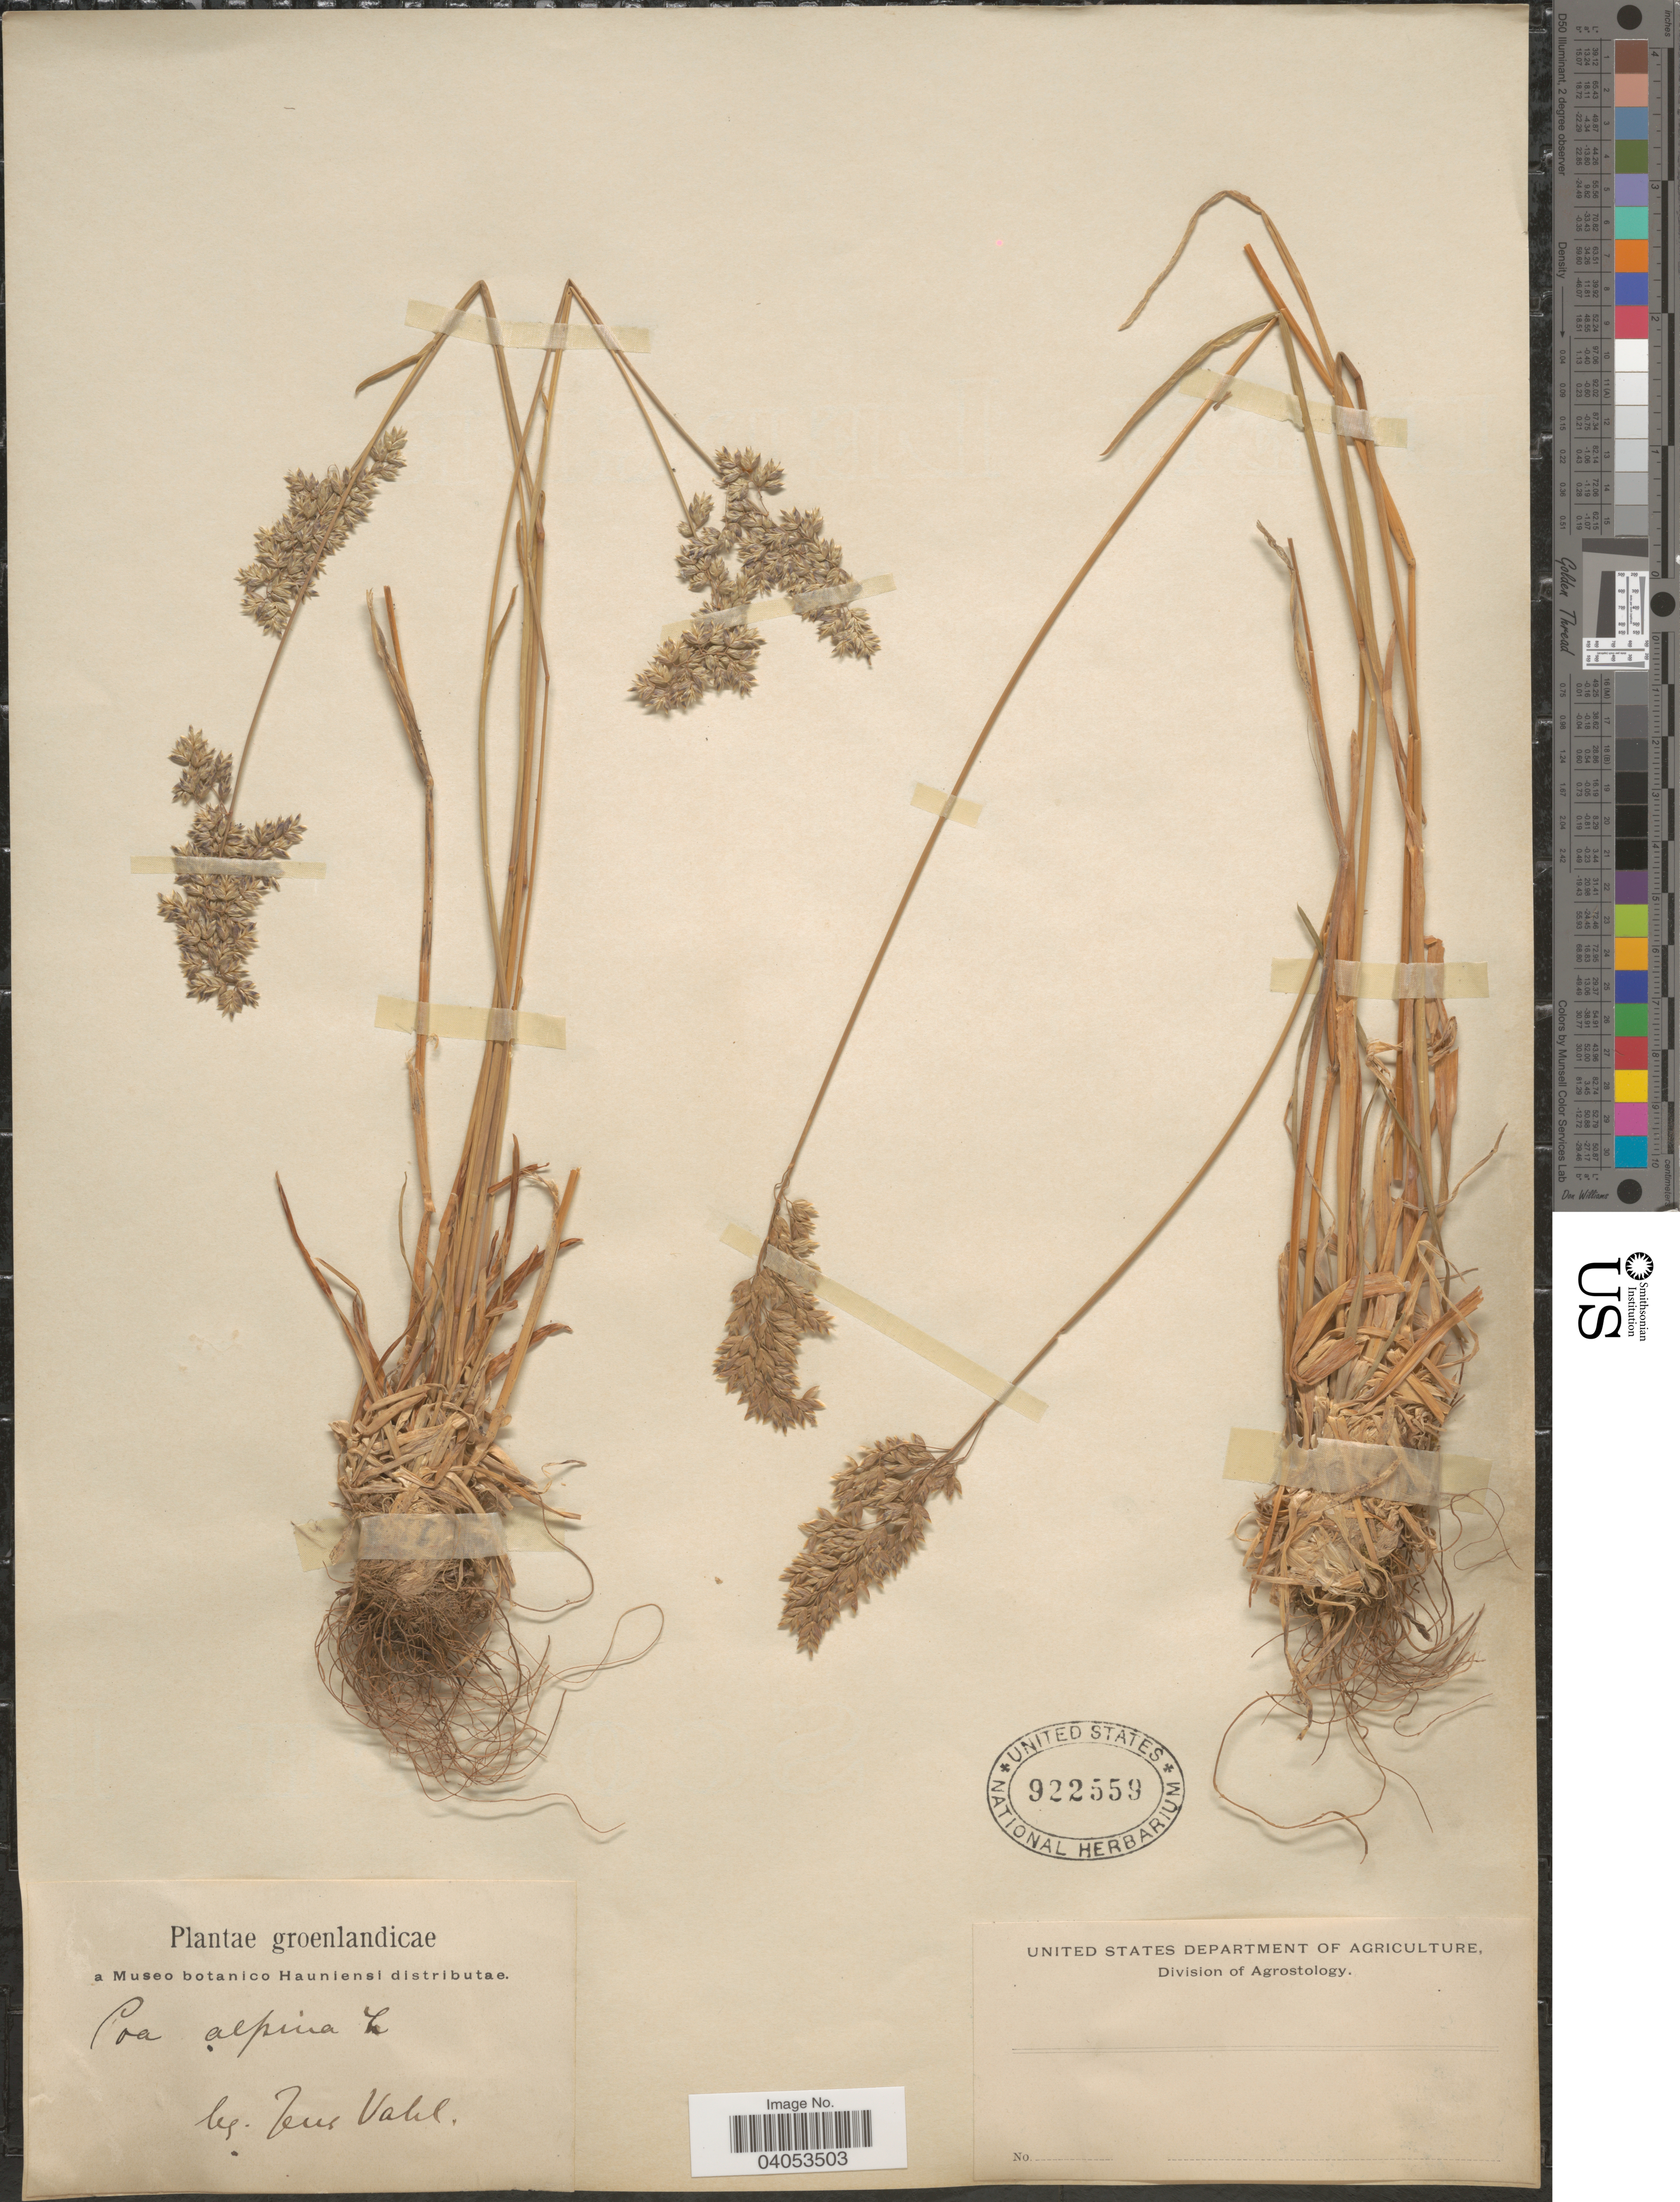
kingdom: Plantae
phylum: Tracheophyta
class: Liliopsida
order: Poales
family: Poaceae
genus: Poa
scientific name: Poa alpina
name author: L.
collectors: J. Vahl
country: Greenland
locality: Groenlandicae.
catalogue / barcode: US 922559